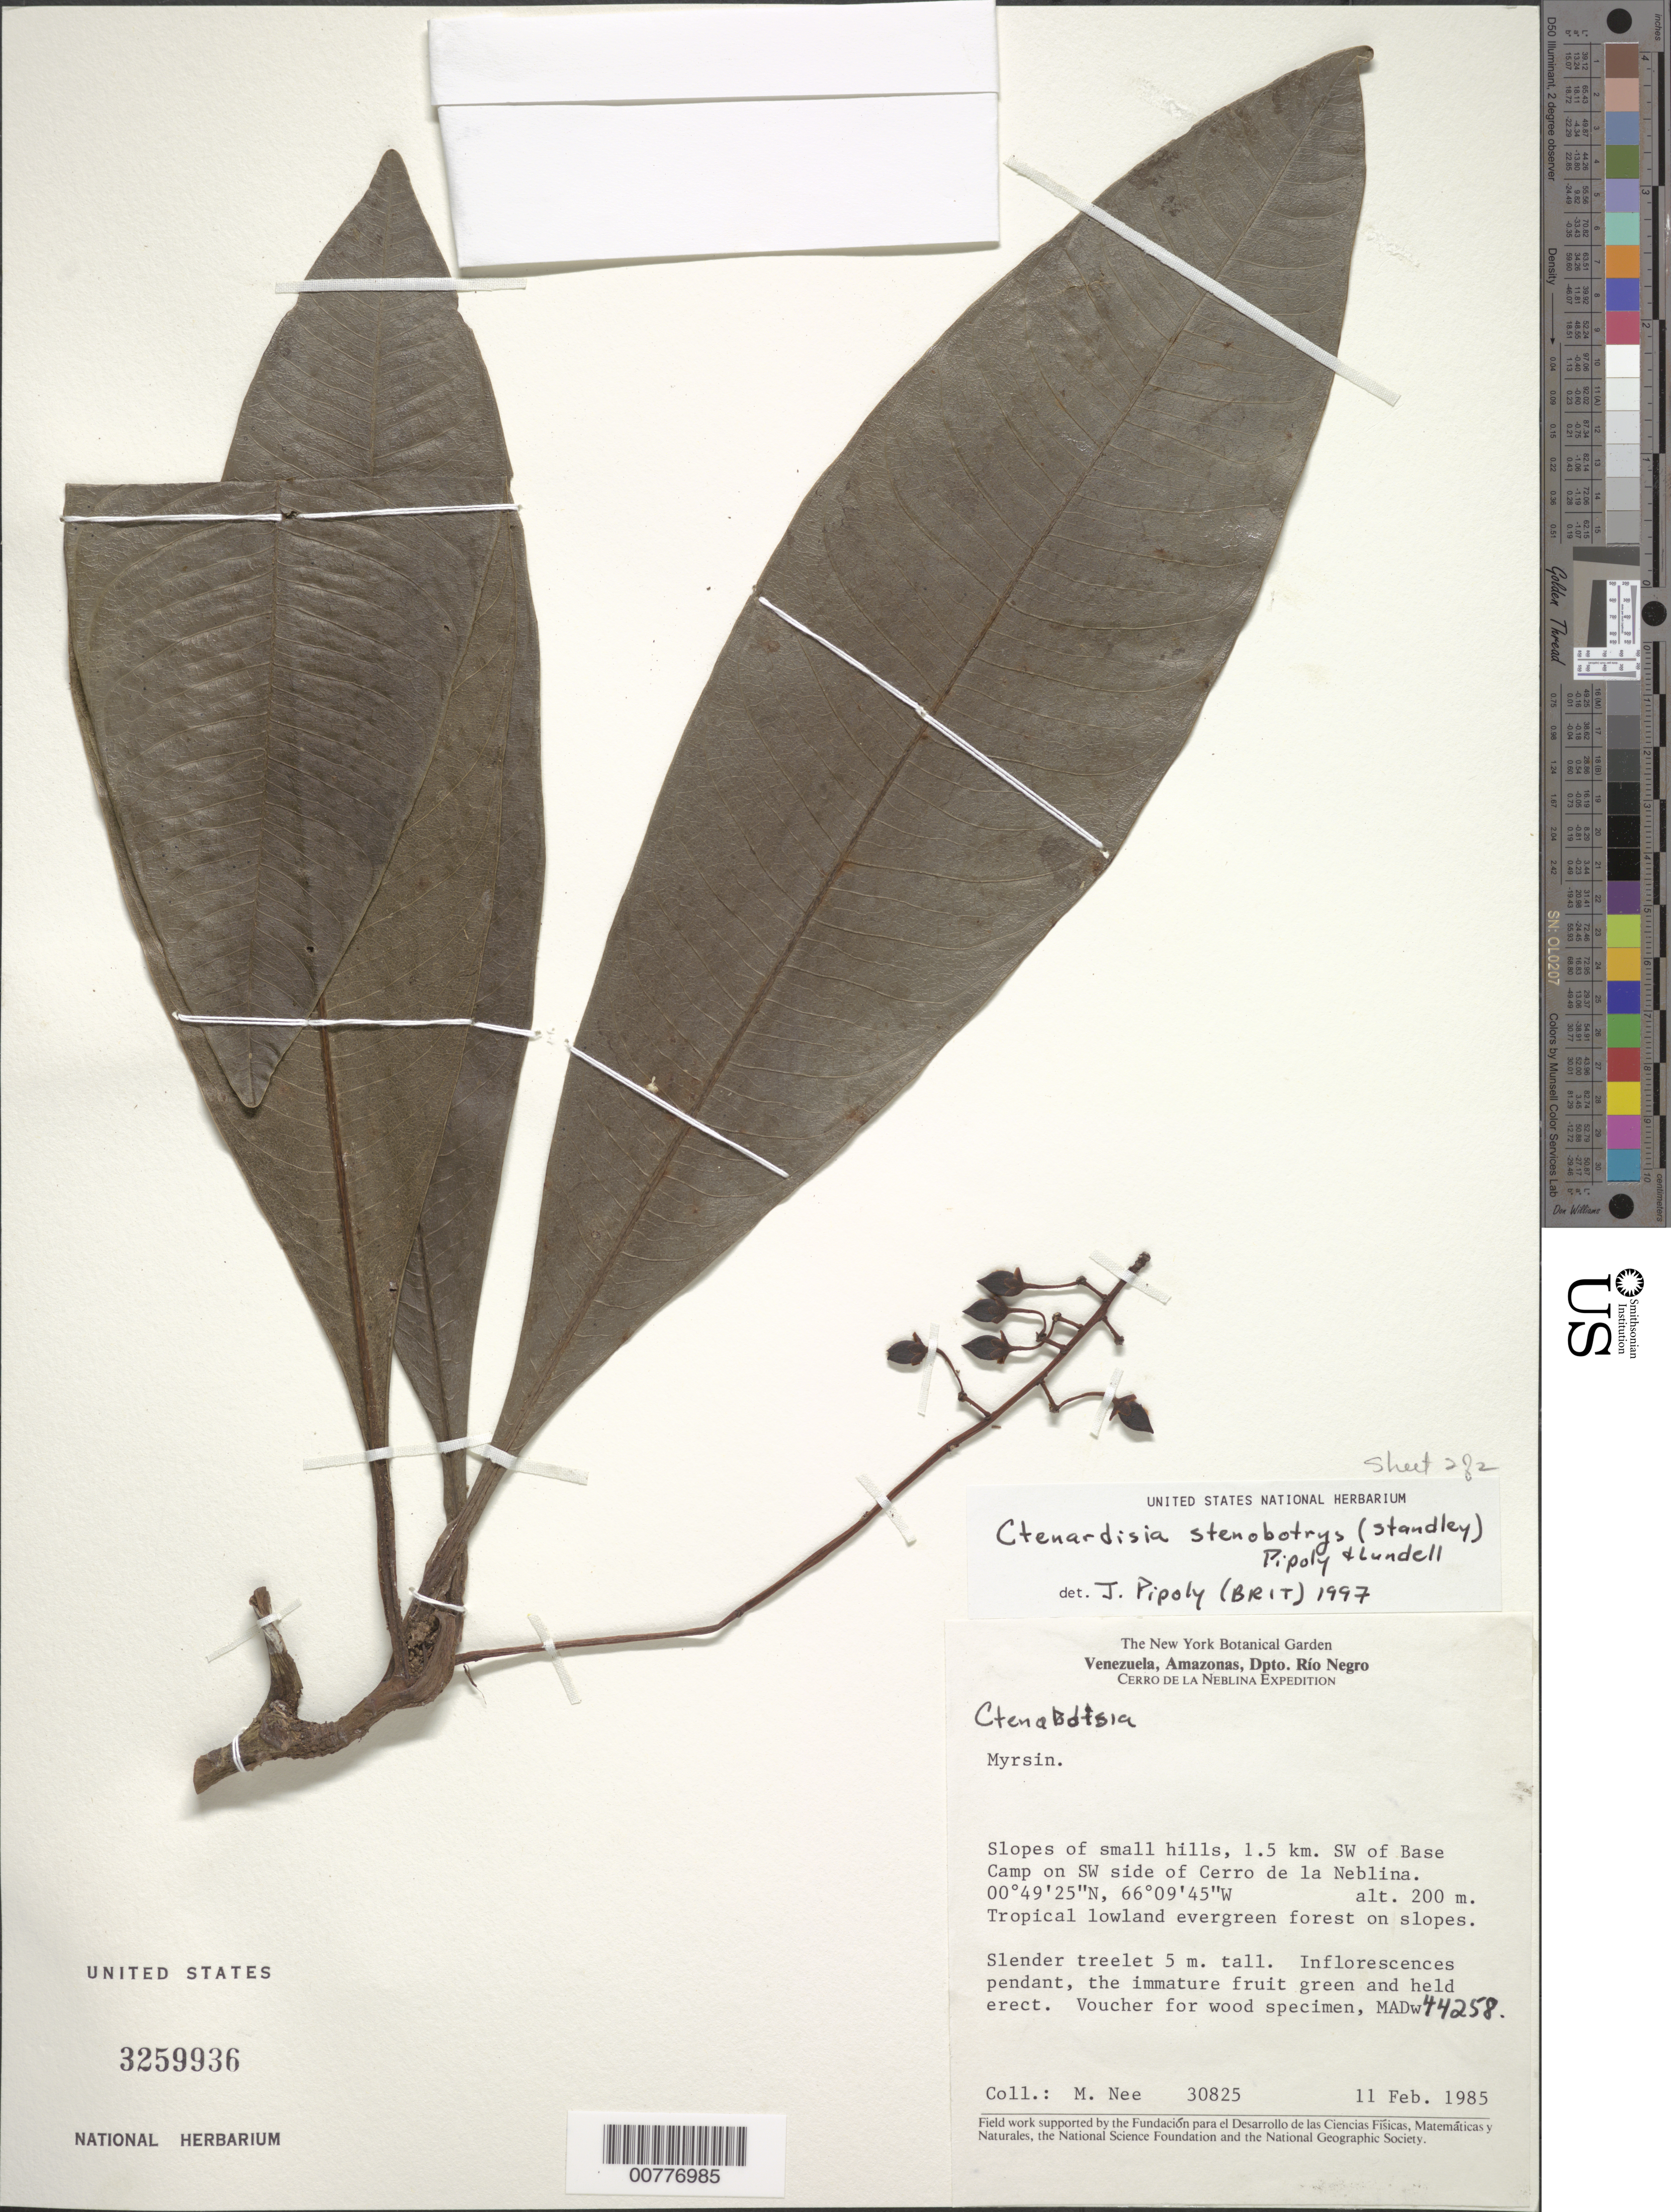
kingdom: Plantae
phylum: Tracheophyta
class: Magnoliopsida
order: Ericales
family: Primulaceae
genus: Ctenardisia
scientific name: Ctenardisia stenobotrys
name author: (Standl.) Lundell & Pipoly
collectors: M. Nee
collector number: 30825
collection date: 1985-02-11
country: Venezuela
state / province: Amazonas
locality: Dpto. Río Negro. Cerro de Neblina. Slopes of small hills, 1.5 km. SW of Base Camp on SW side of Cerro de la Neblina.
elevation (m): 200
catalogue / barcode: US 3259936